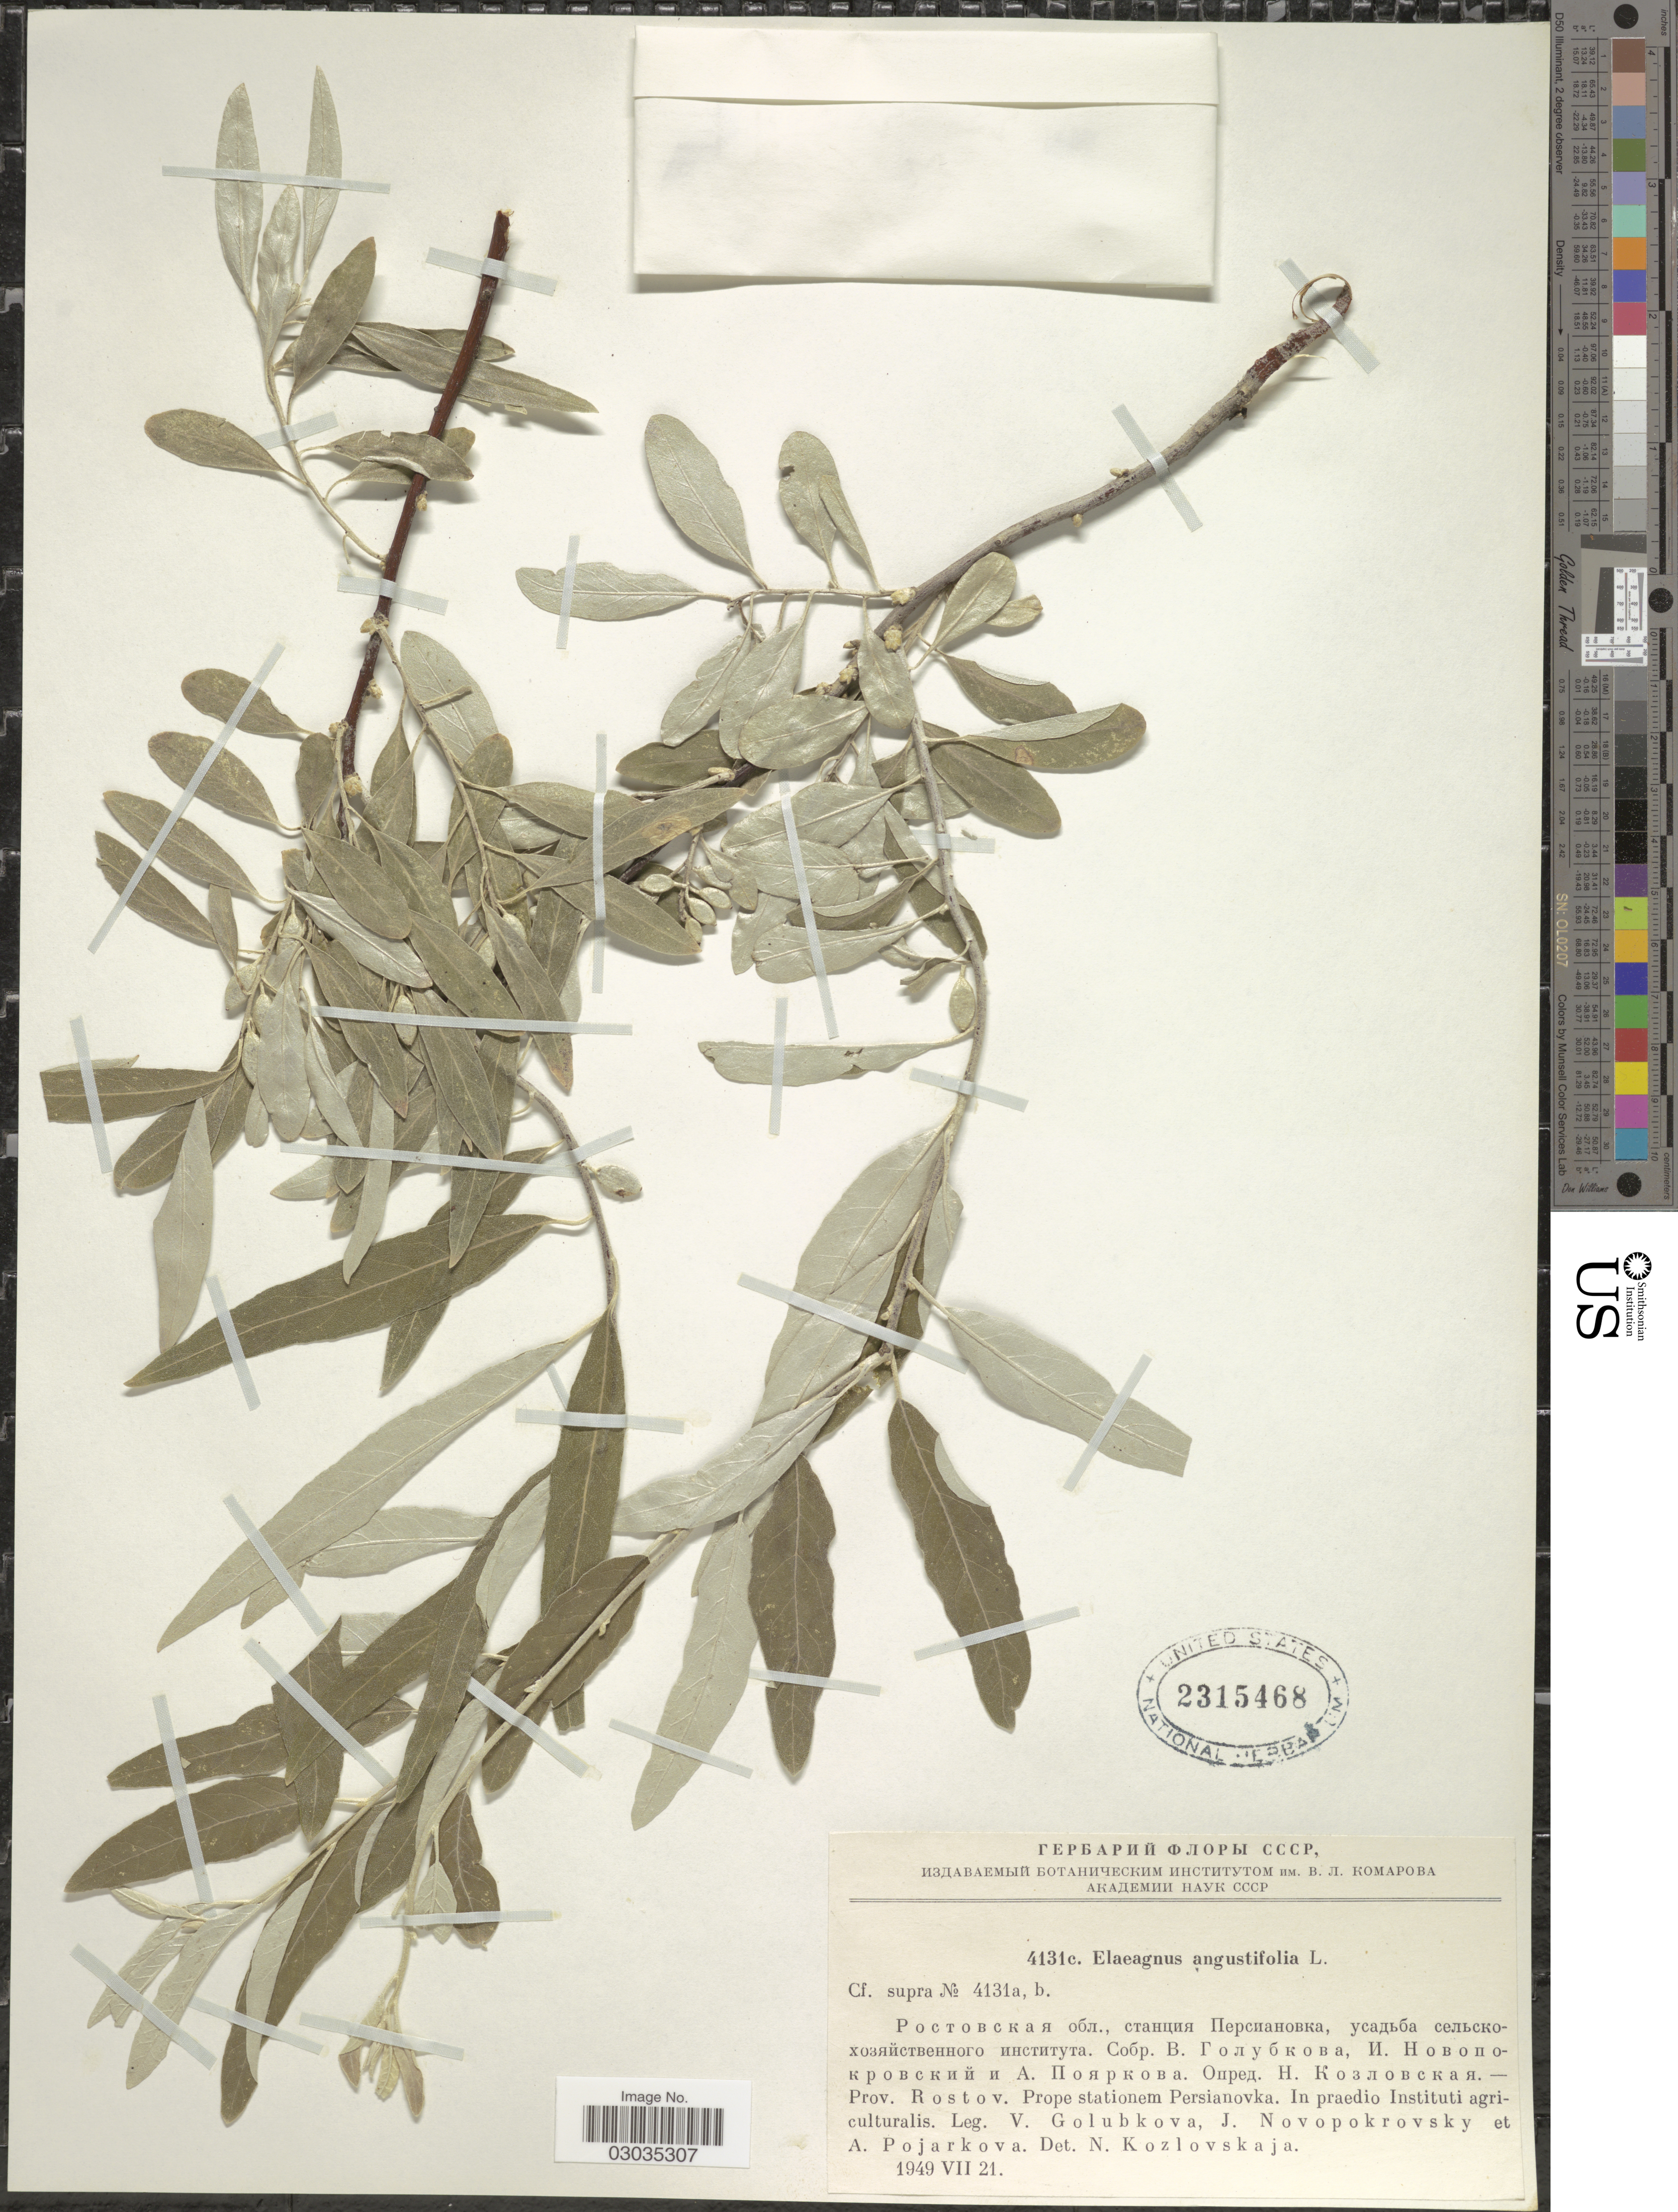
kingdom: Plantae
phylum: Tracheophyta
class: Magnoliopsida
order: Rosales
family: Elaeagnaceae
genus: Elaeagnus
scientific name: Elaeagnus angustifolia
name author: L.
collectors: V. F. Golubkova, J. Novopokrovsky & A. Pojarkova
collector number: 4131c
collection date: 1949-07-21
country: Russian Federation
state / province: Rostov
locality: Prope stationem Persianovka. In praedio Instituti agriculturalis.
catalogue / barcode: US 2315468